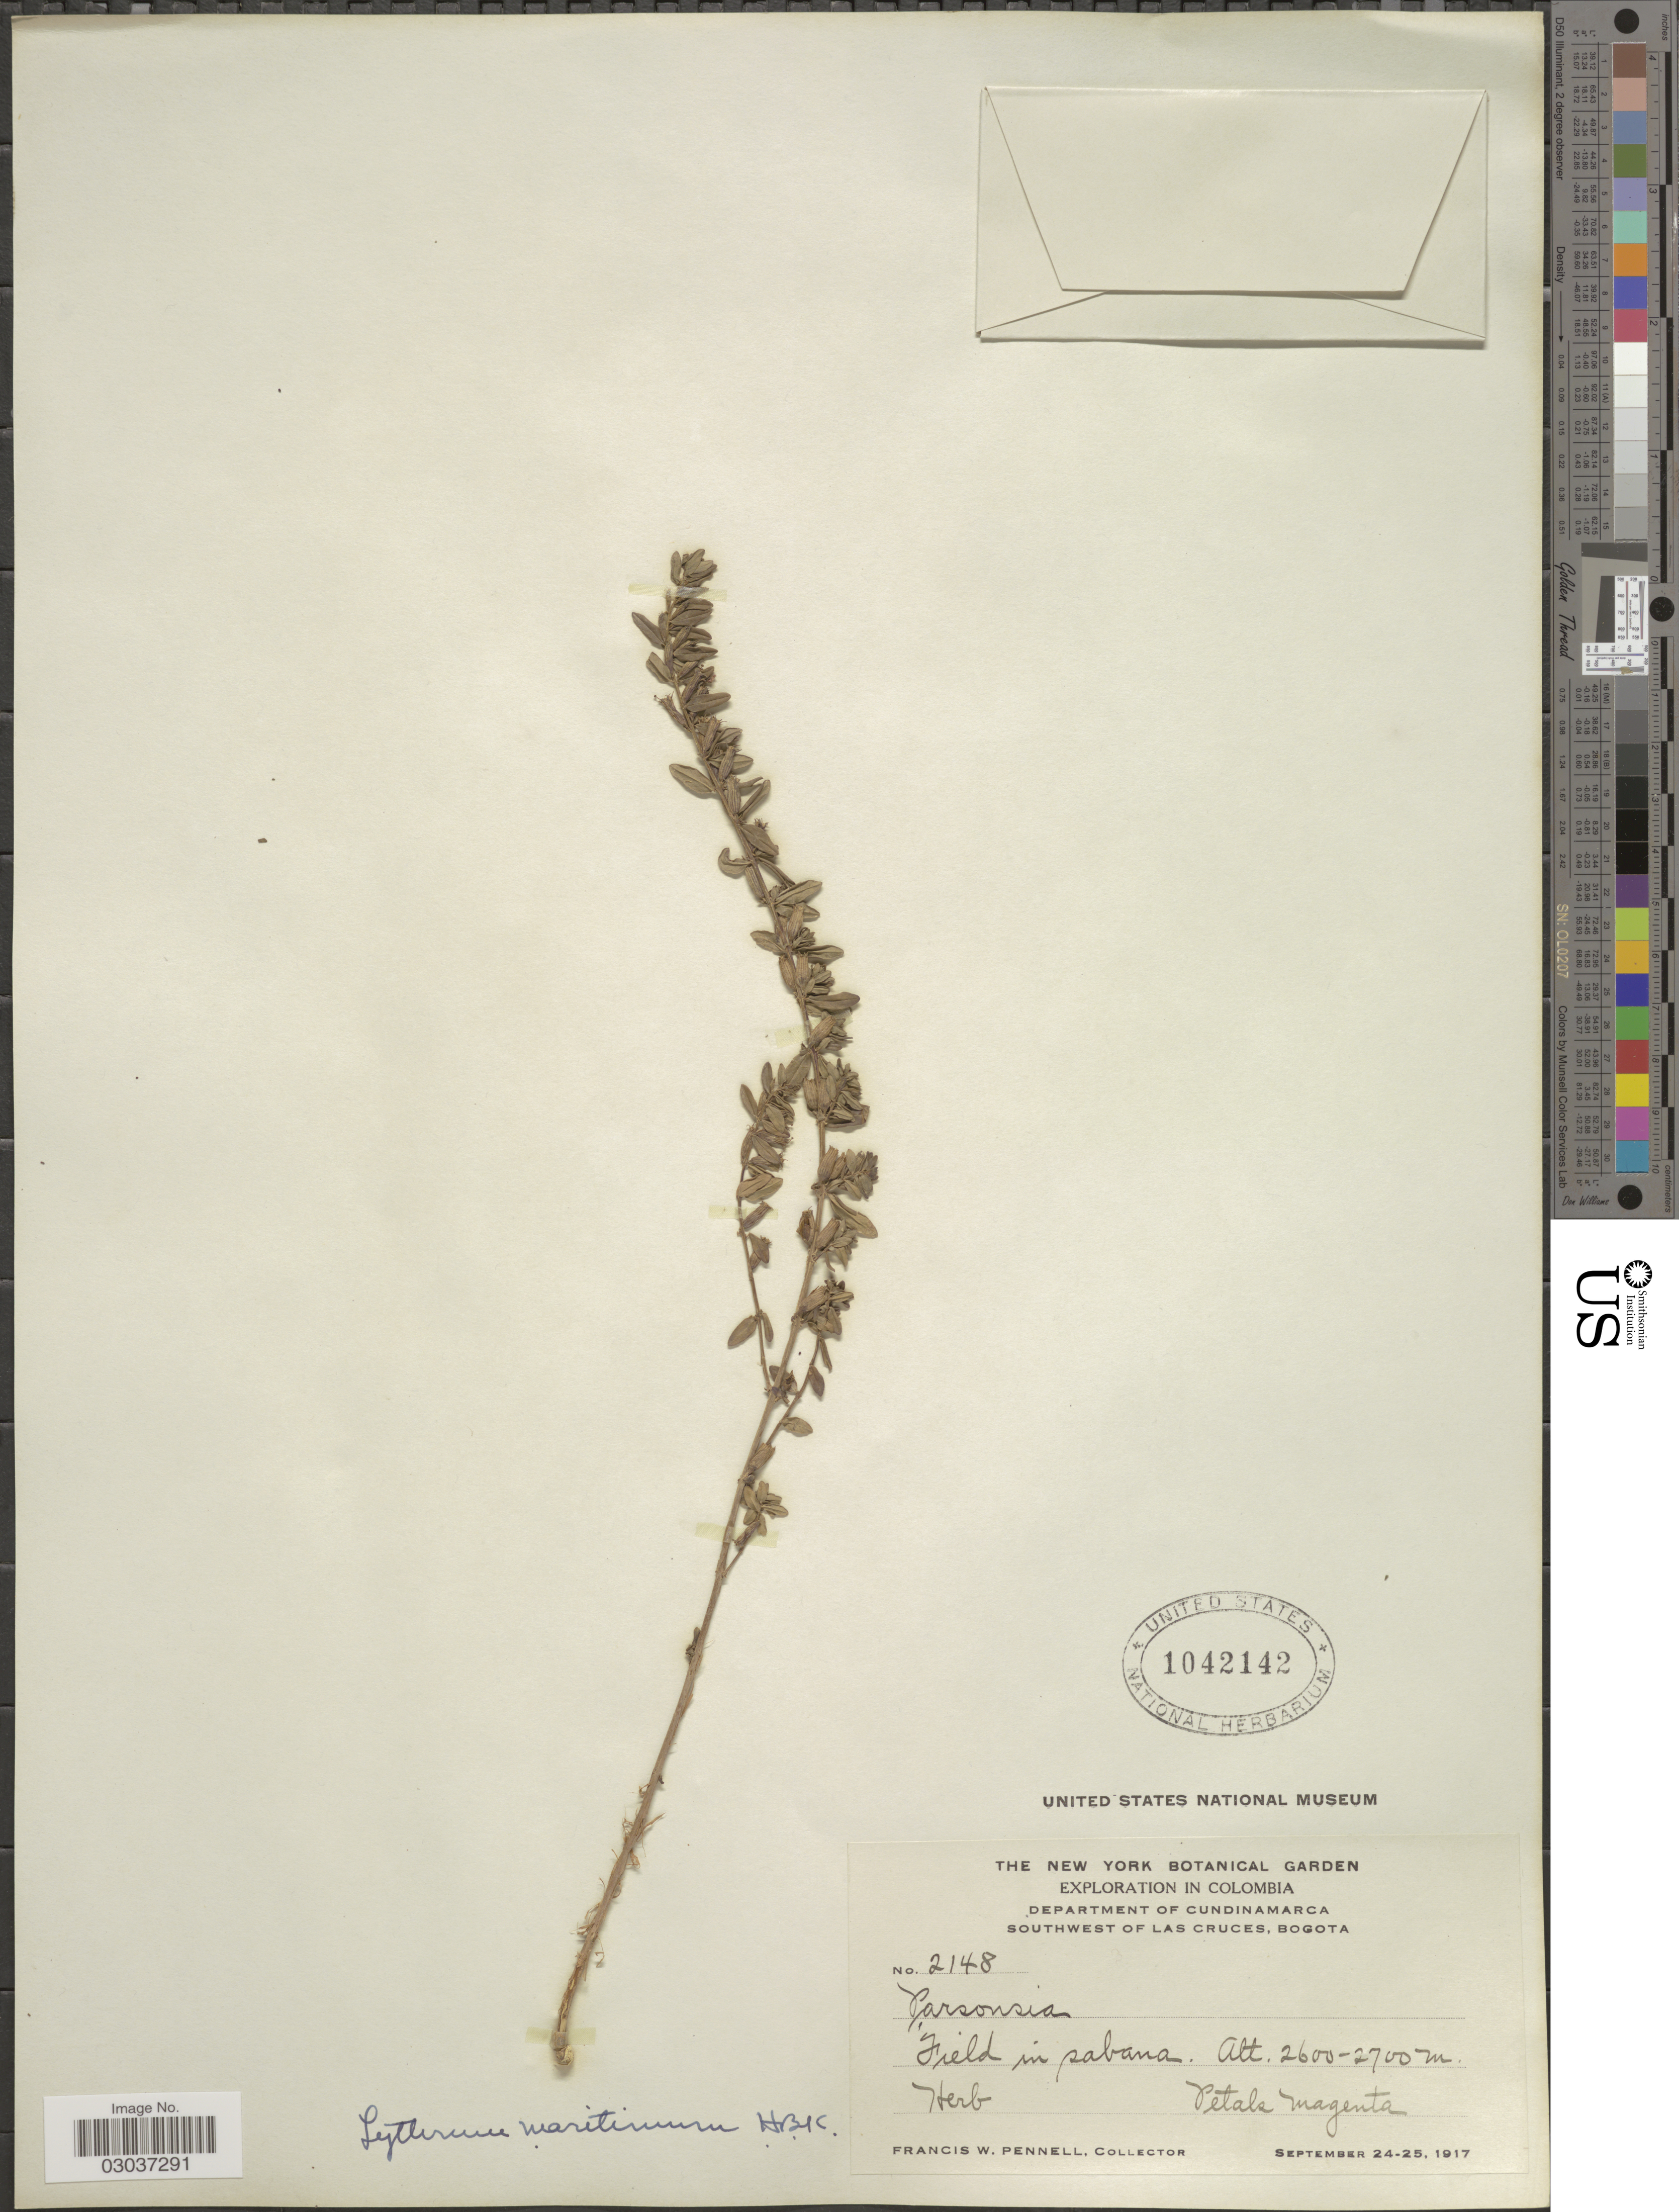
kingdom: Plantae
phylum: Tracheophyta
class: Magnoliopsida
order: Myrtales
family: Lythraceae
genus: Lythrum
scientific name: Lythrum maritimum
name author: Kunth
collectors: F. W. Pennell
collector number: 2148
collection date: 1917-09-24/1917-09-25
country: Colombia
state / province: Cundinamarca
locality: Department of Cundinamarca, Southwest of Las Cruces, Bogota.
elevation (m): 2600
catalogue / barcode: US 1042142